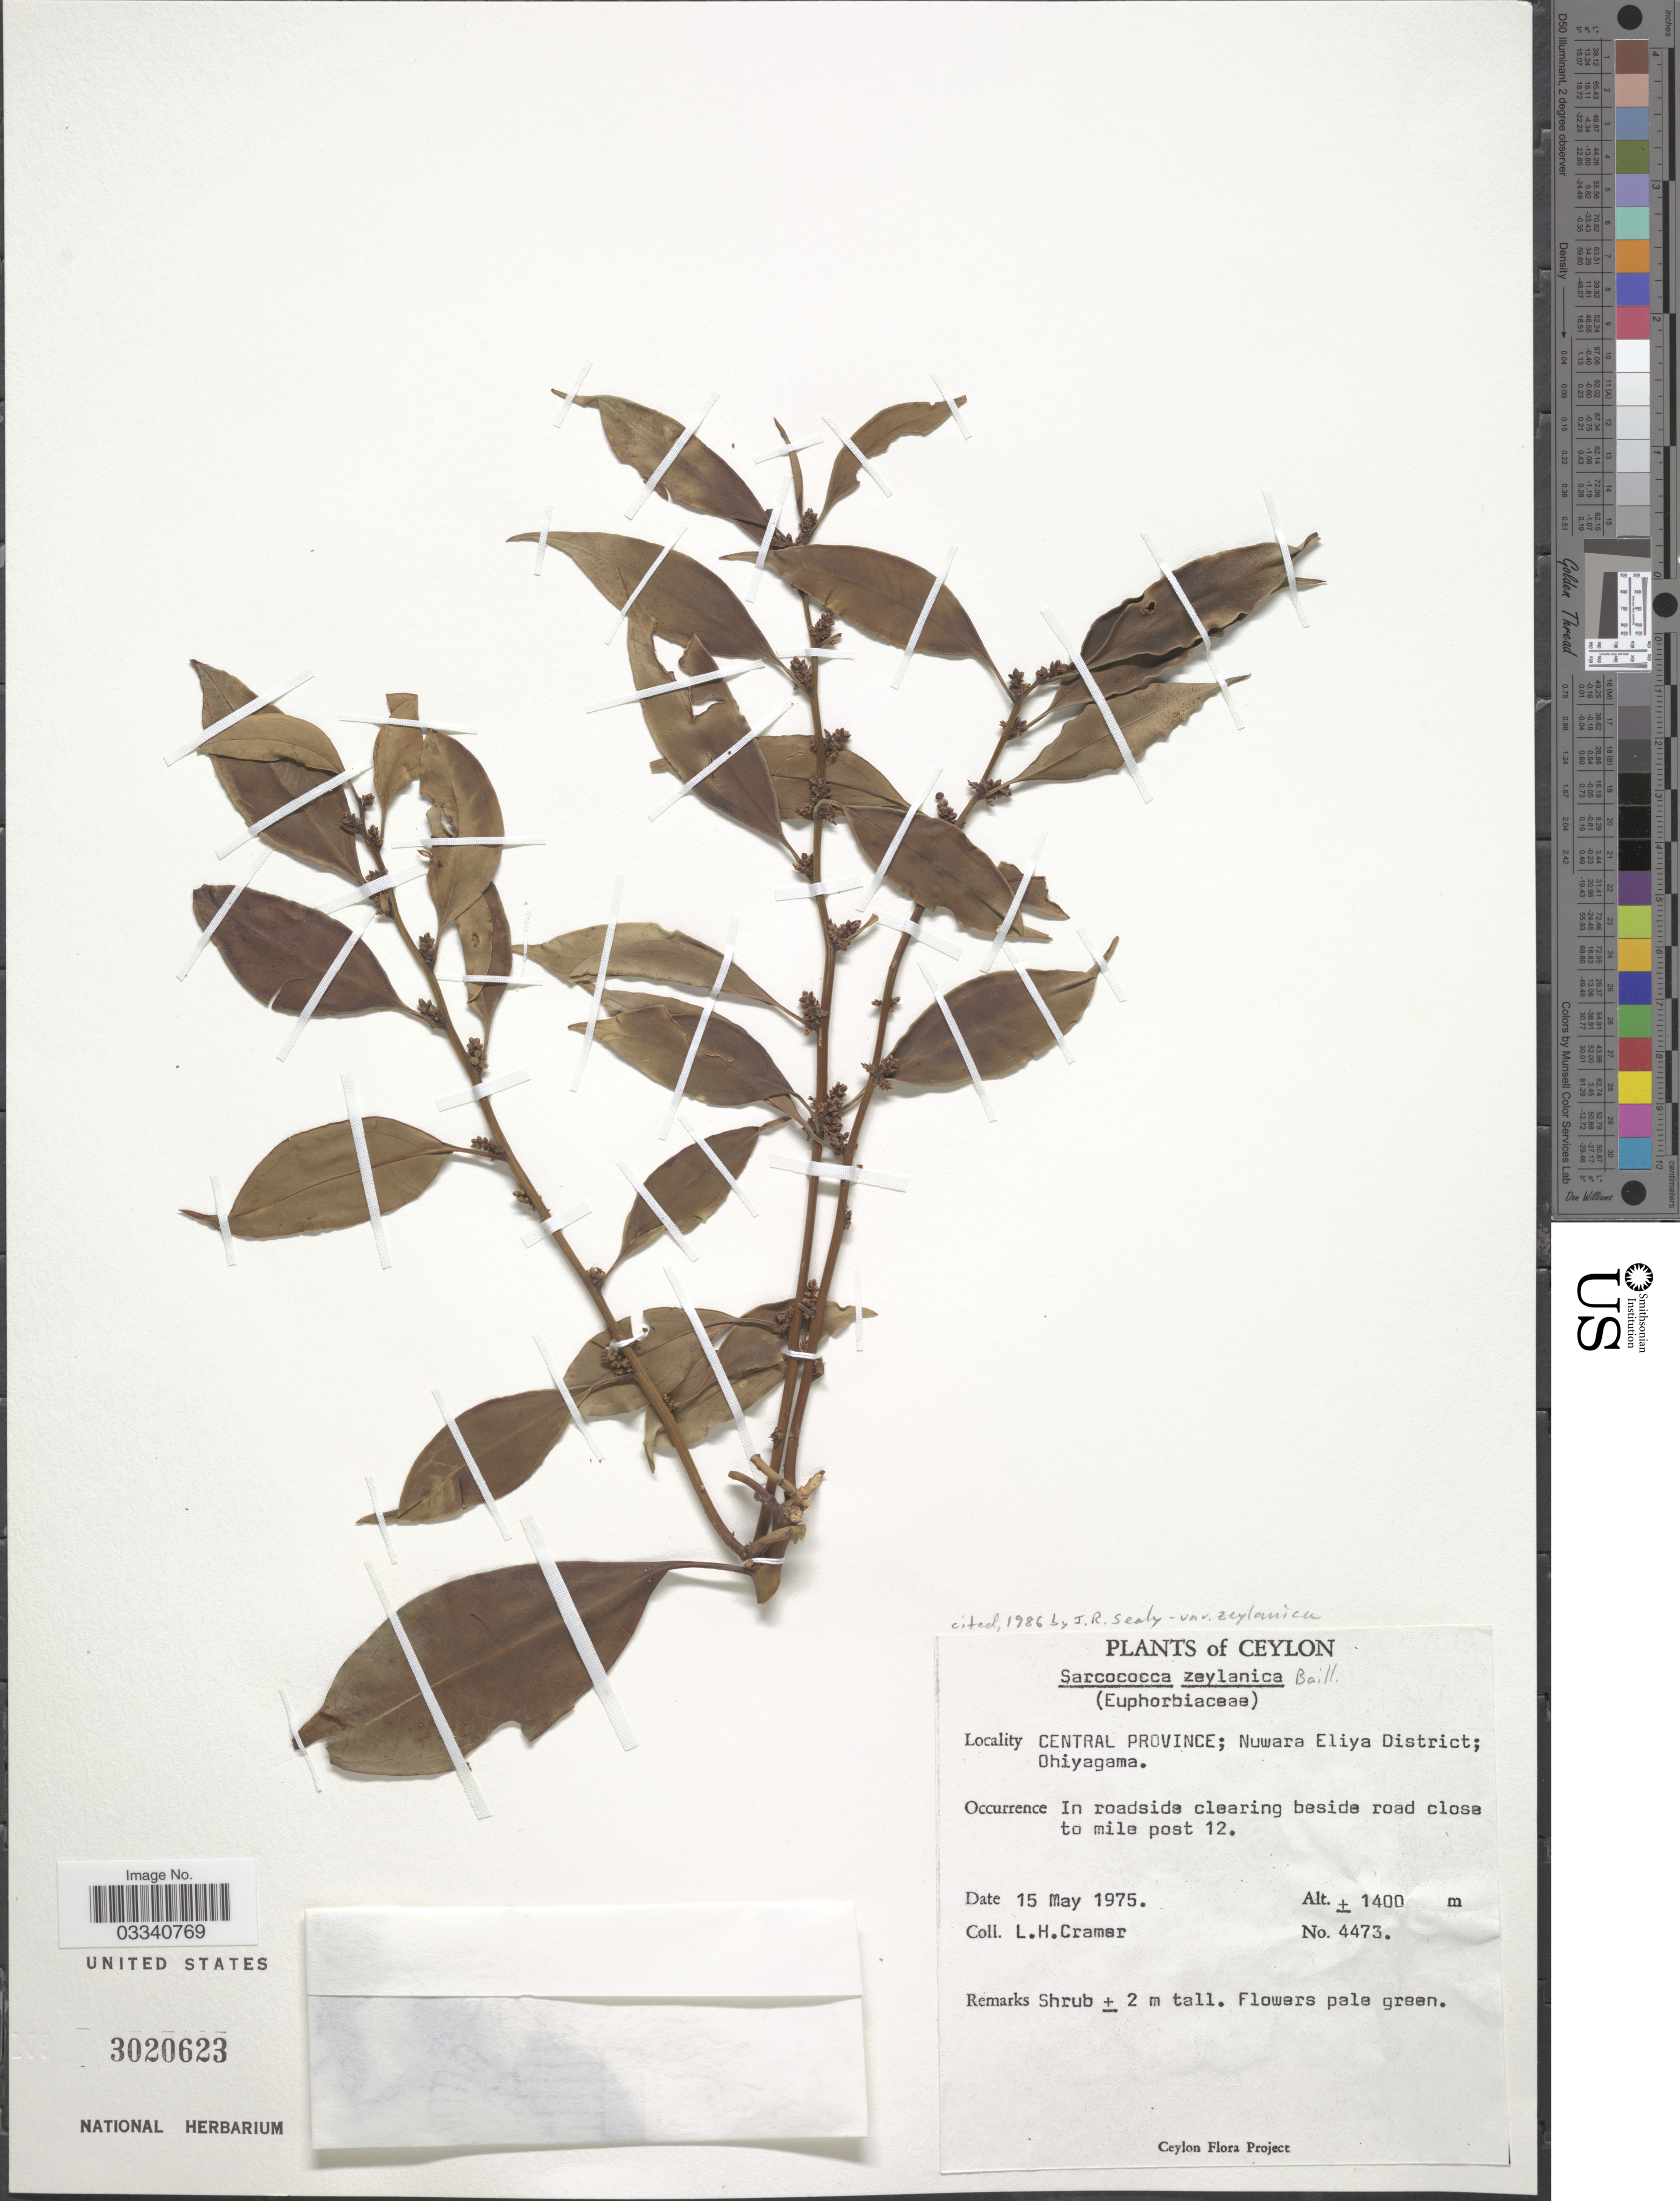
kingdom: Plantae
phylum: Tracheophyta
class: Magnoliopsida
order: Buxales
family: Buxaceae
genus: Sarcococca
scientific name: Sarcococca zeylanica var. zeylanica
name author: Baill.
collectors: L. H. Cramer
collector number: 4473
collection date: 1975-05-15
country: Sri Lanka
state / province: Central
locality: Ceylon. Nuwara Eliya District; Ohiyagama. In roadside clearing beside road close to mile post 12.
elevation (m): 1400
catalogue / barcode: US 3020623